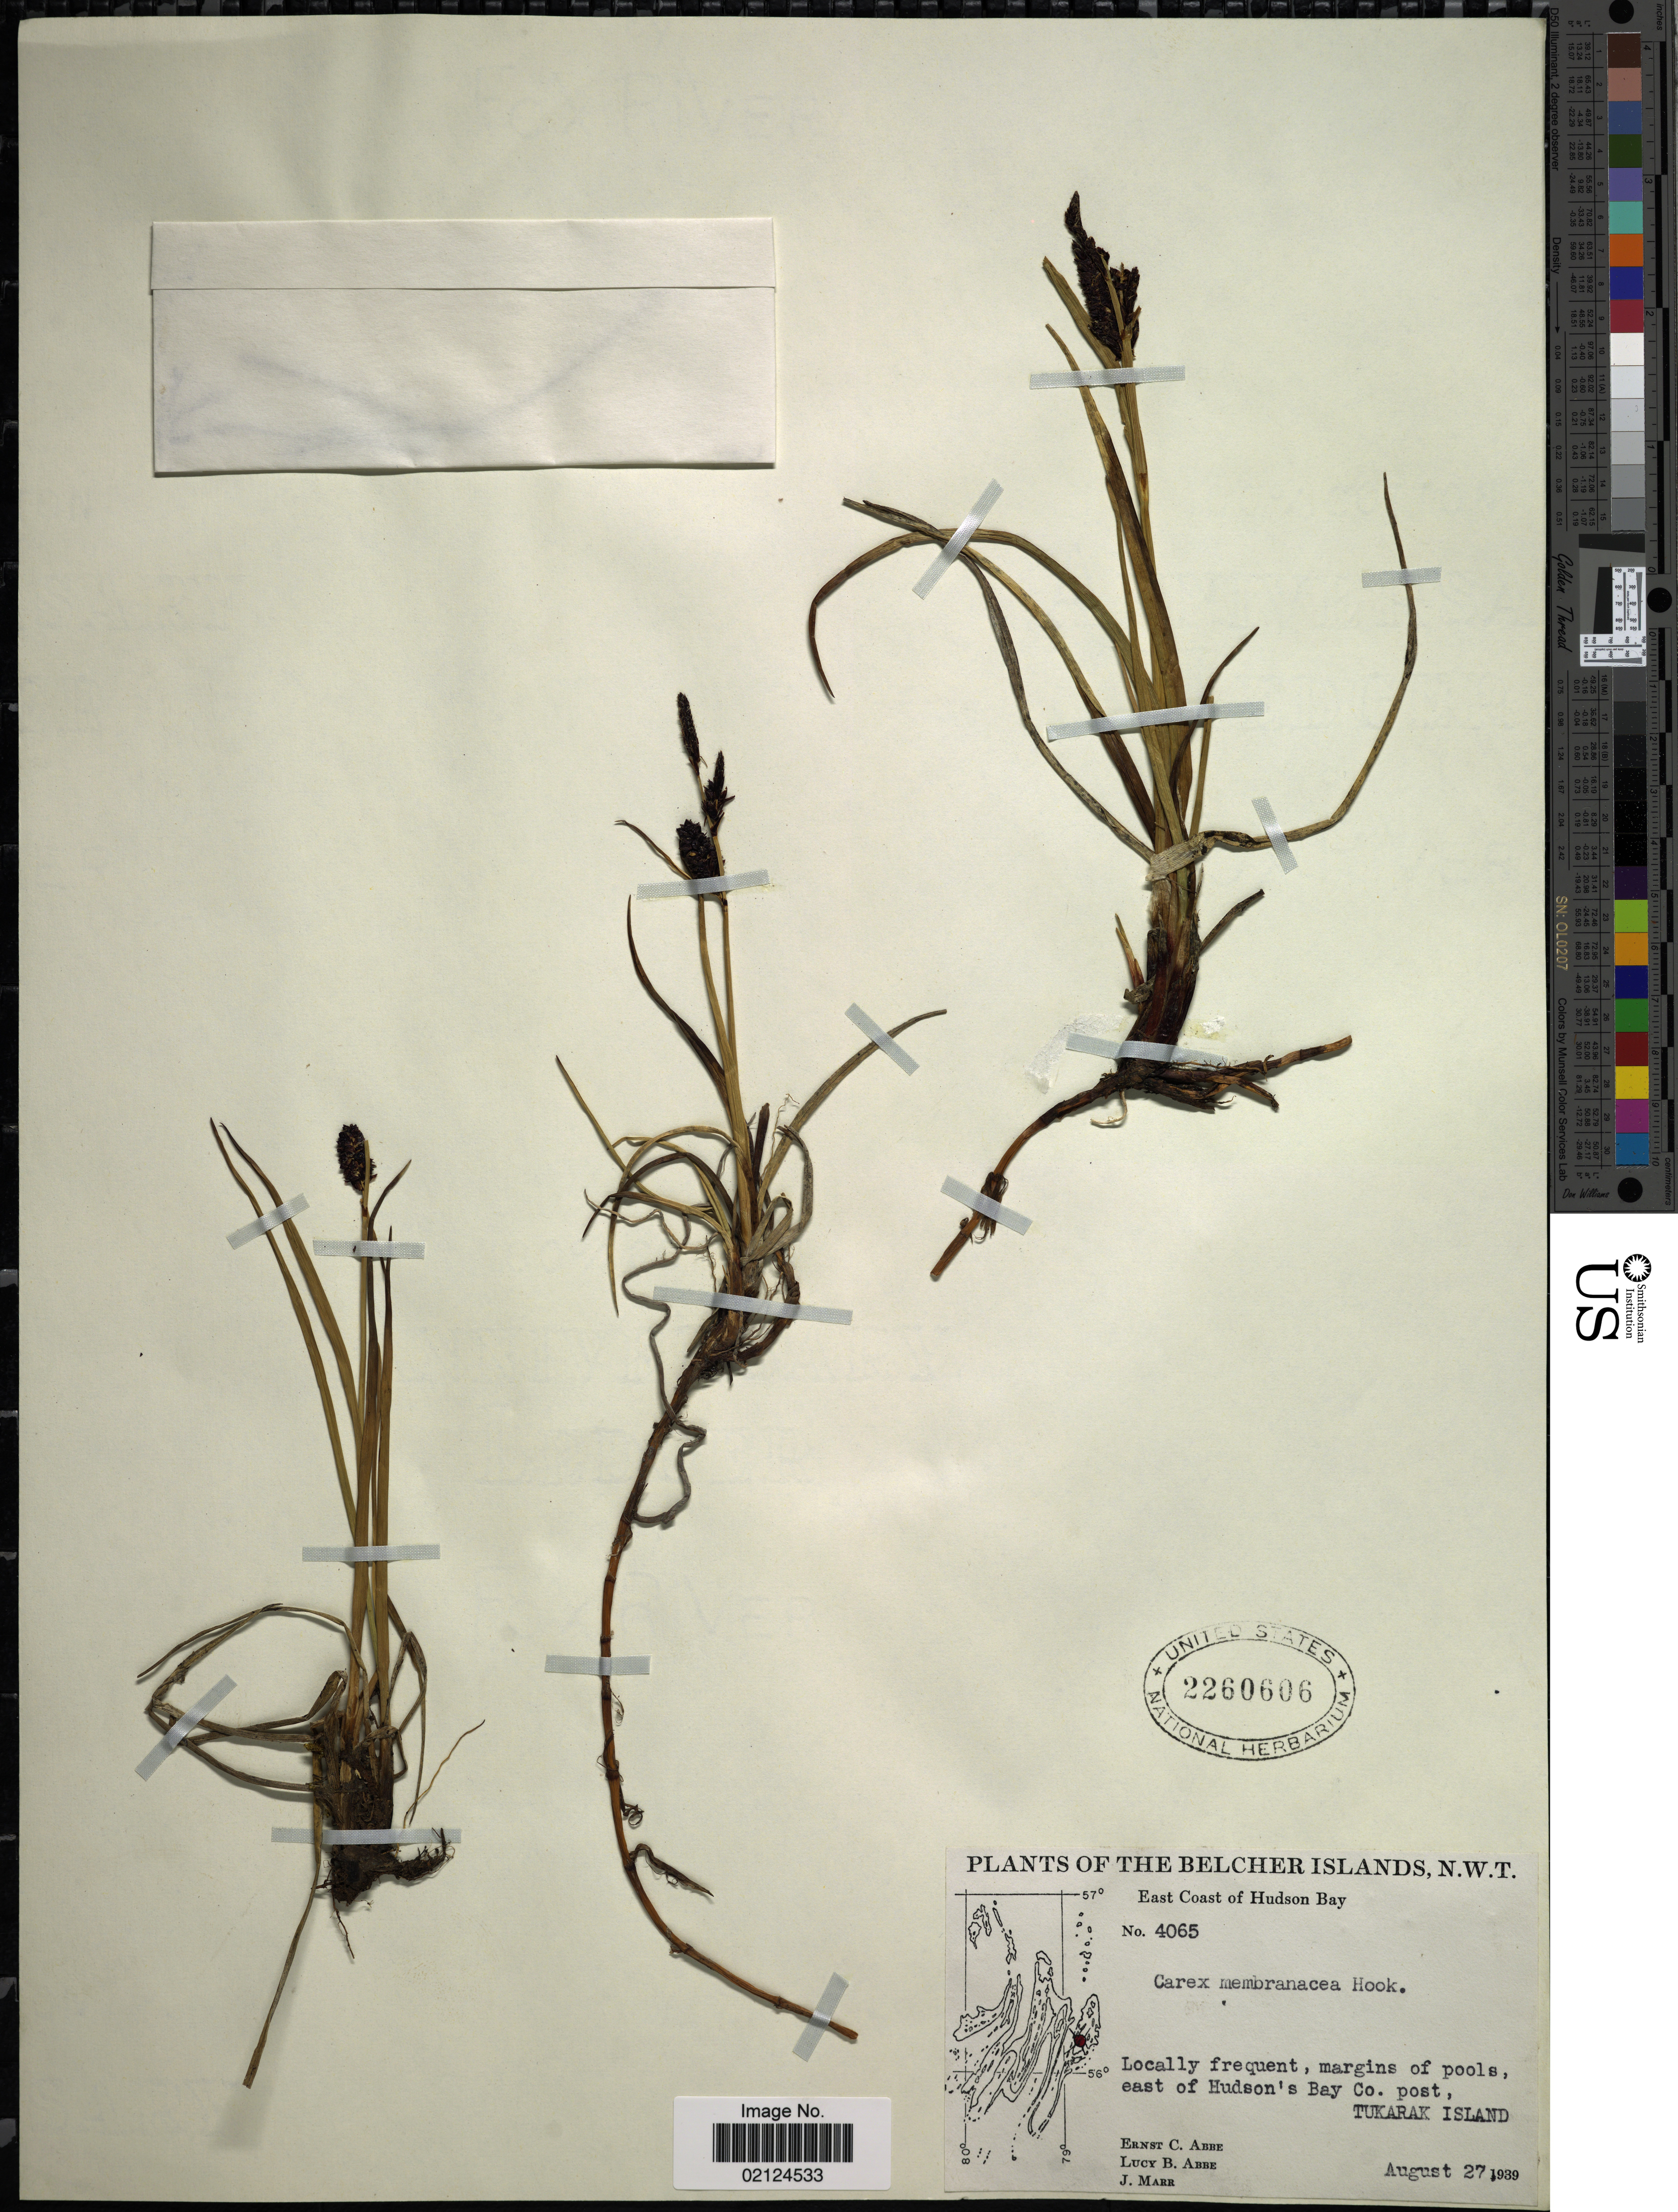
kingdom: Plantae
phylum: Tracheophyta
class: Liliopsida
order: Poales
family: Cyperaceae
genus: Carex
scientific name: Carex membranacea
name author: Hook.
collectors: E. C. Abbe, L. B. Abbe & J. Marr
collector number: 4065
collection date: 1939-08-27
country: Canada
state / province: Northwest Territories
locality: Belcher Islands, East Coast of Hudson Bay, east of Hudson's Bay Co. post, Tukarak Island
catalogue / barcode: US 2260606